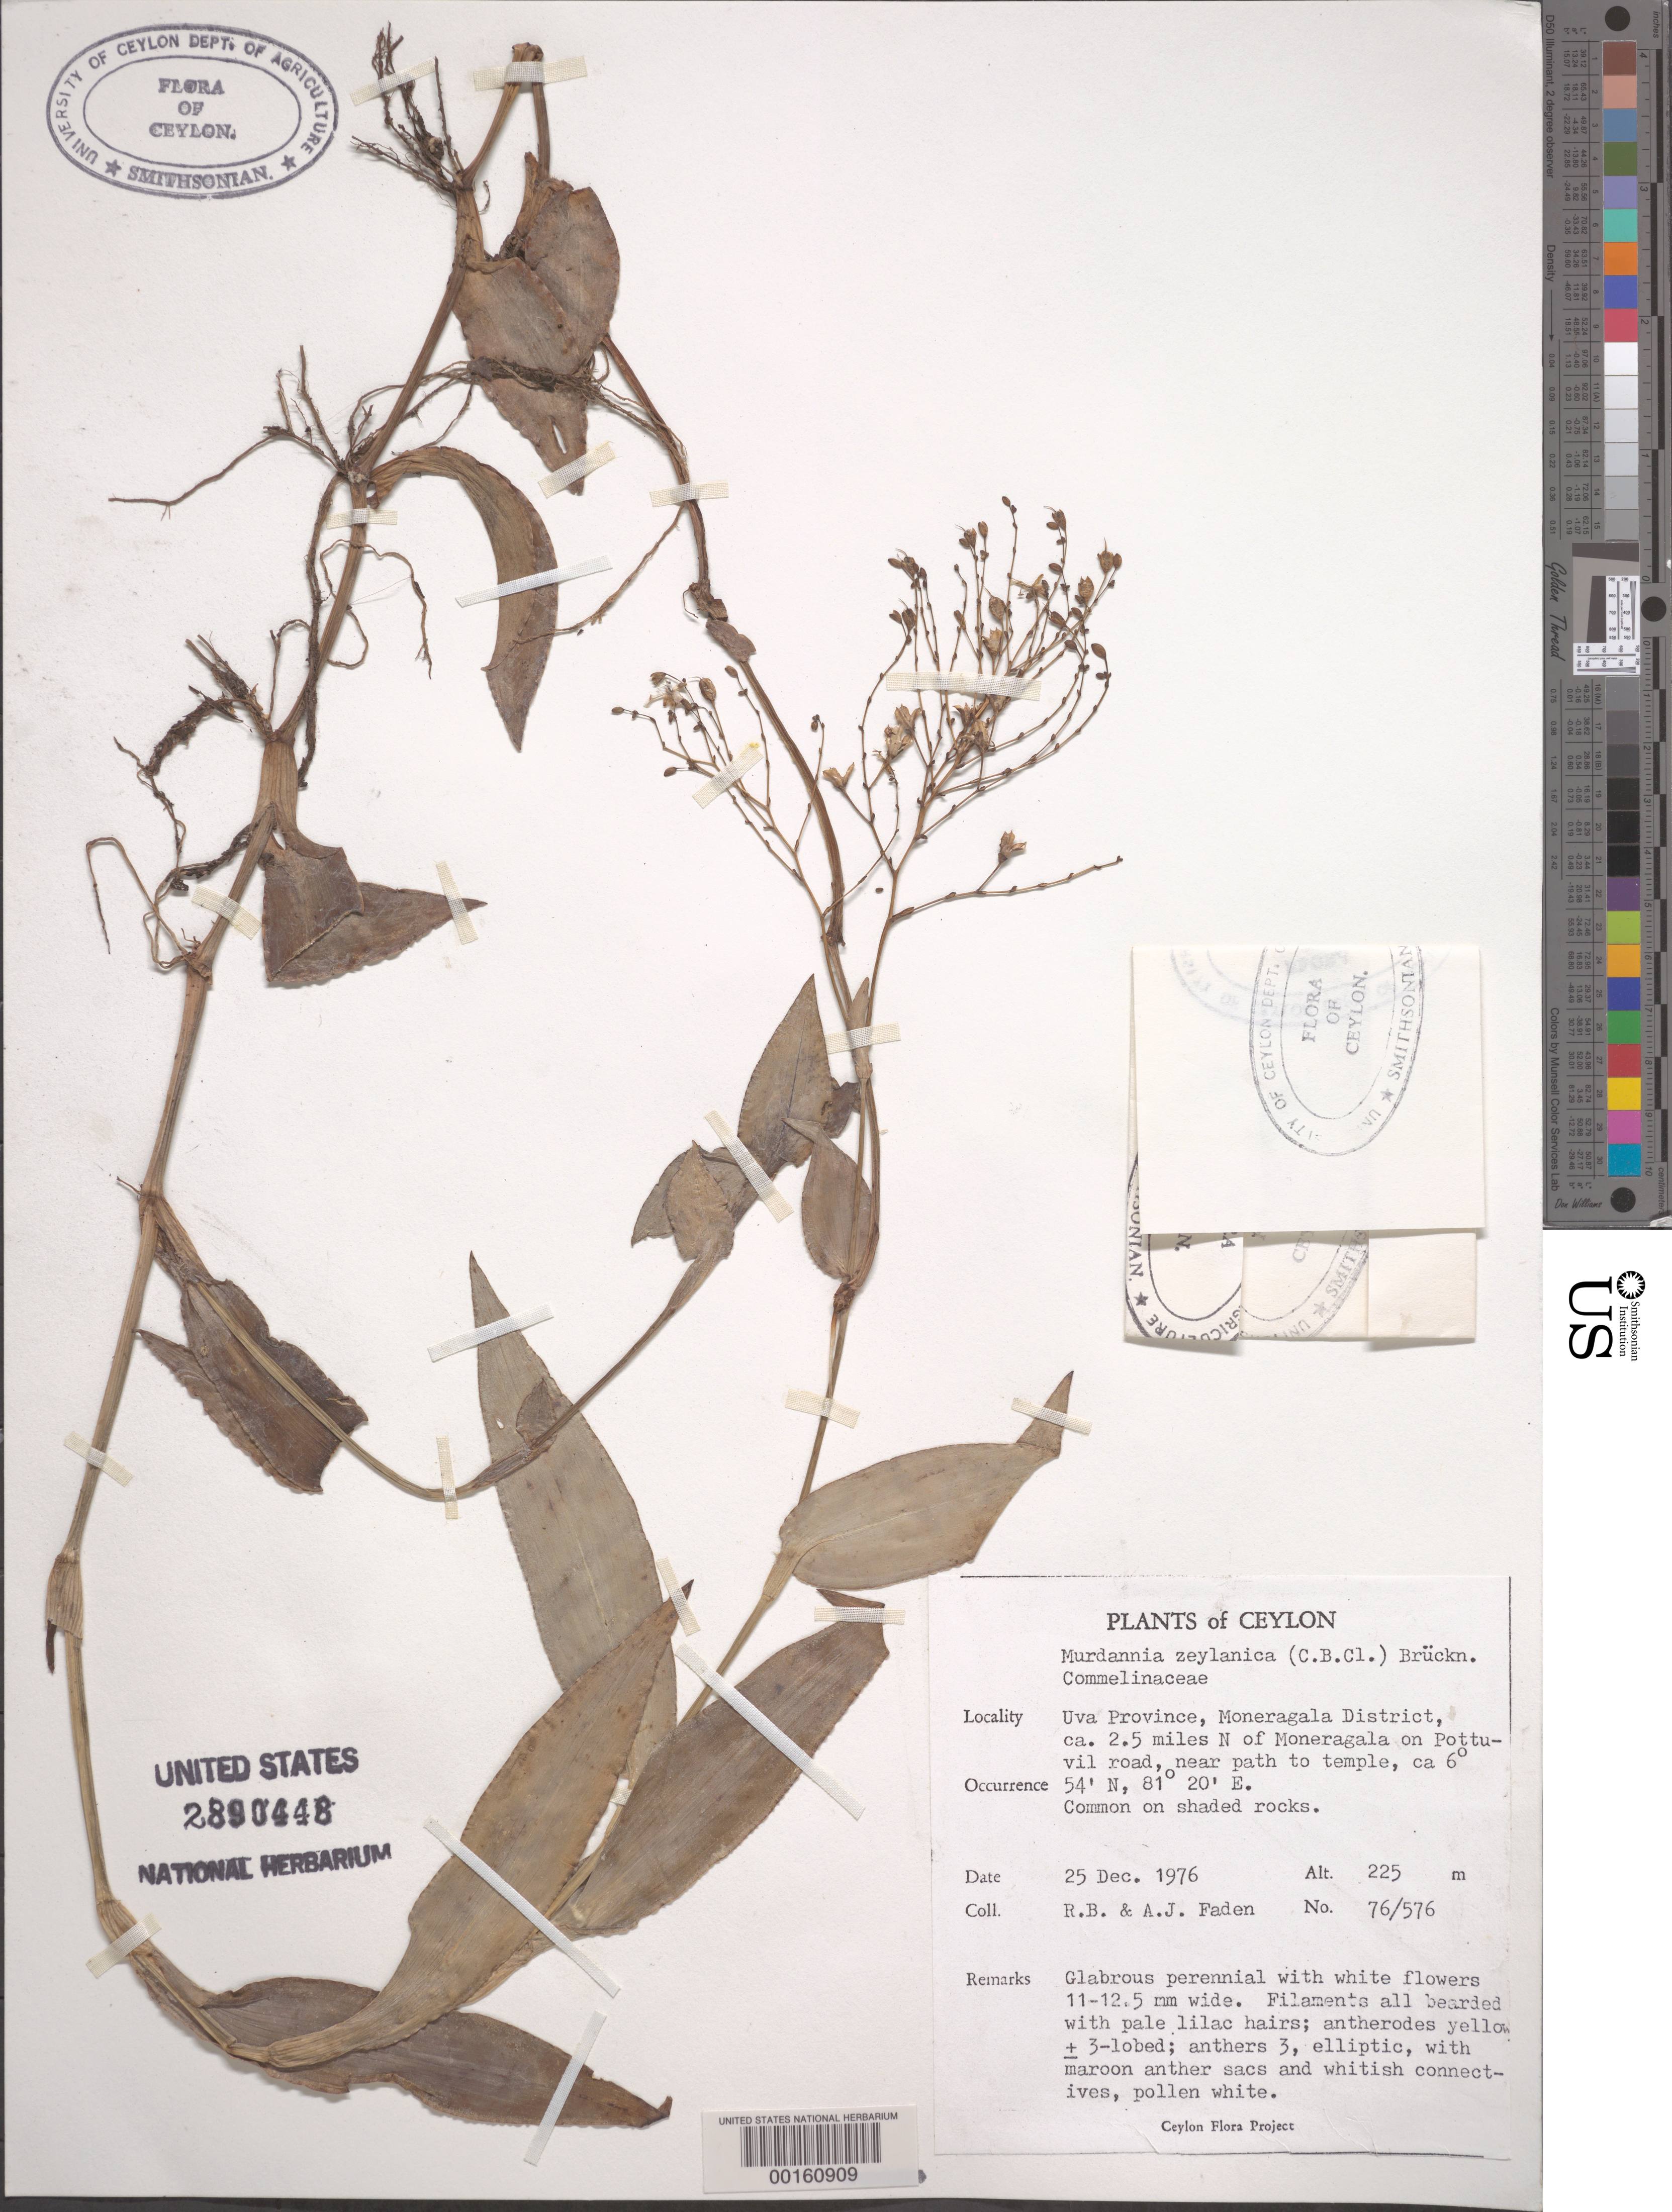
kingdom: Plantae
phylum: Tracheophyta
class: Liliopsida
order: Commelinales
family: Commelinaceae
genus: Murdannia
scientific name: Murdannia zeylanica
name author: (C.B. Clarke) G. Brückn.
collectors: R. B. Faden & A. J. Faden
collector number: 76/576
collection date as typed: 25 Dec 1976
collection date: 1976-12-25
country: Sri Lanka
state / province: Uva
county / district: Monaragala Dist.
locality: N of moneragala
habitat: Shaded rocks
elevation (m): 225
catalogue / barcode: US 2890448